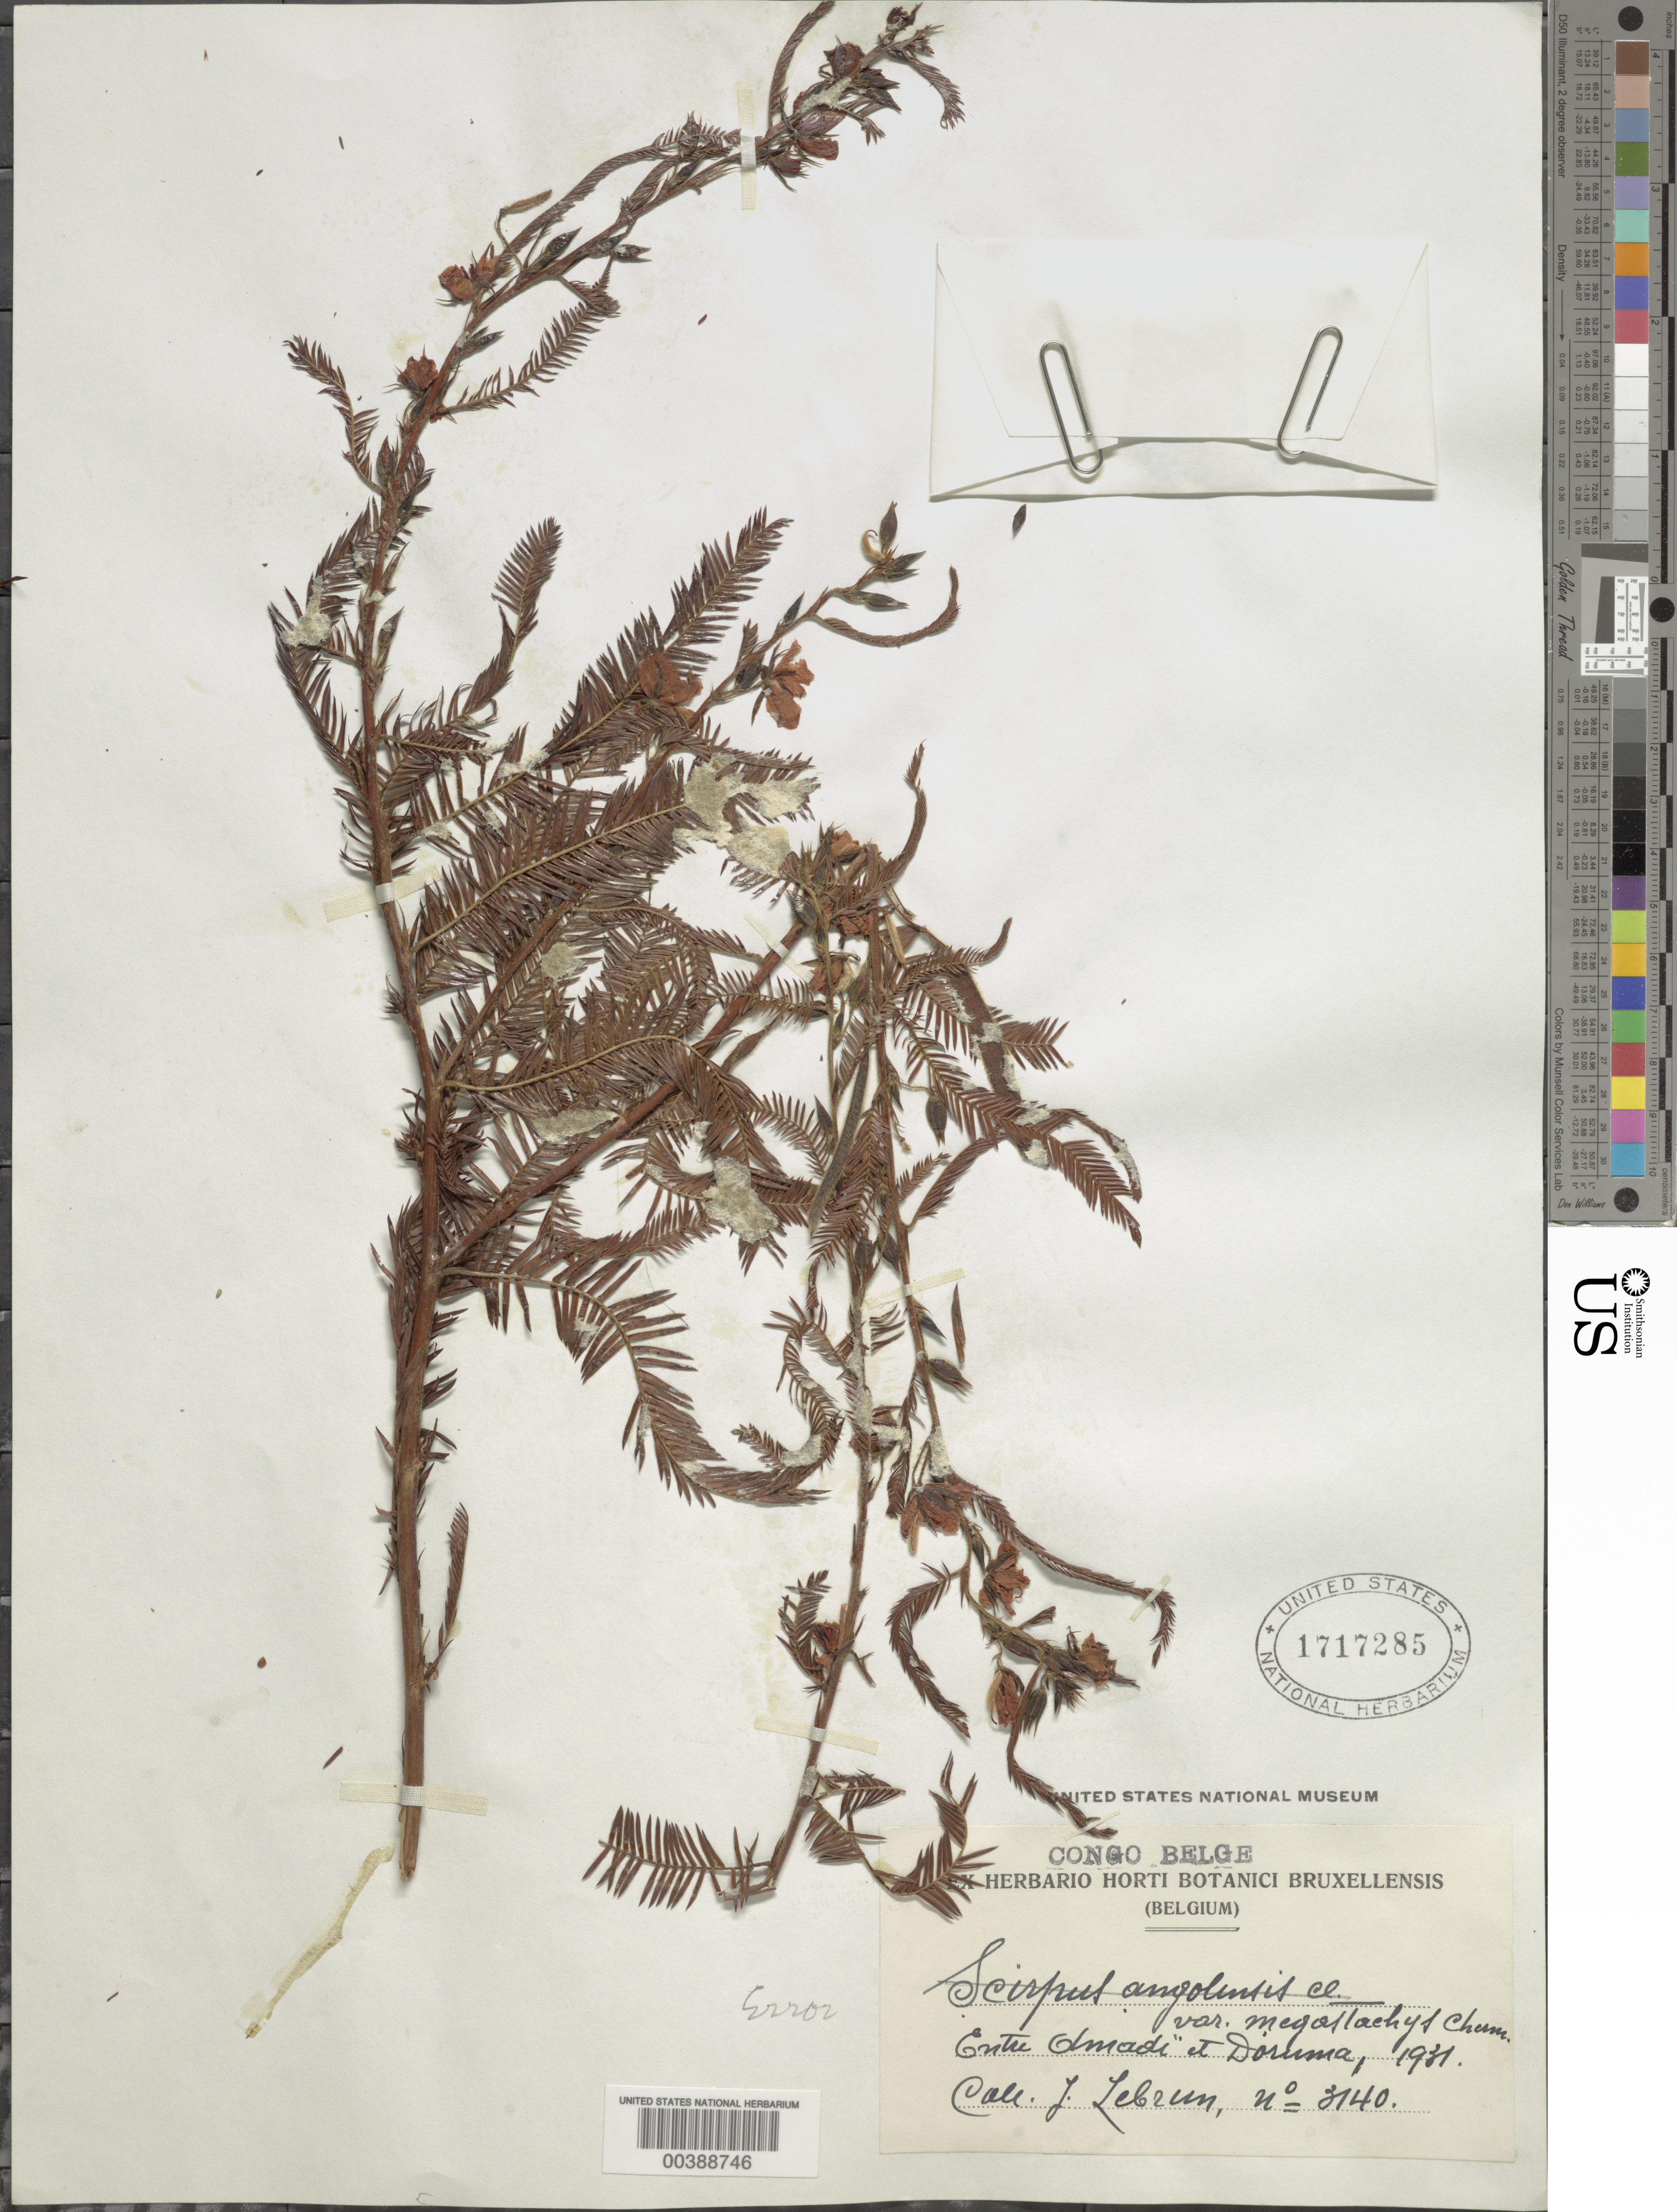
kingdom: Plantae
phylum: Tracheophyta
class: Magnoliopsida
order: Fabales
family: Fabaceae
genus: Chamaecrista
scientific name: Chamaecrista sp.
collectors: J. A. Lebrun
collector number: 3140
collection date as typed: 1931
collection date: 1931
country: Congo, Democratic Republic of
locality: Entre olmade et. doruma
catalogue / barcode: US 1717285